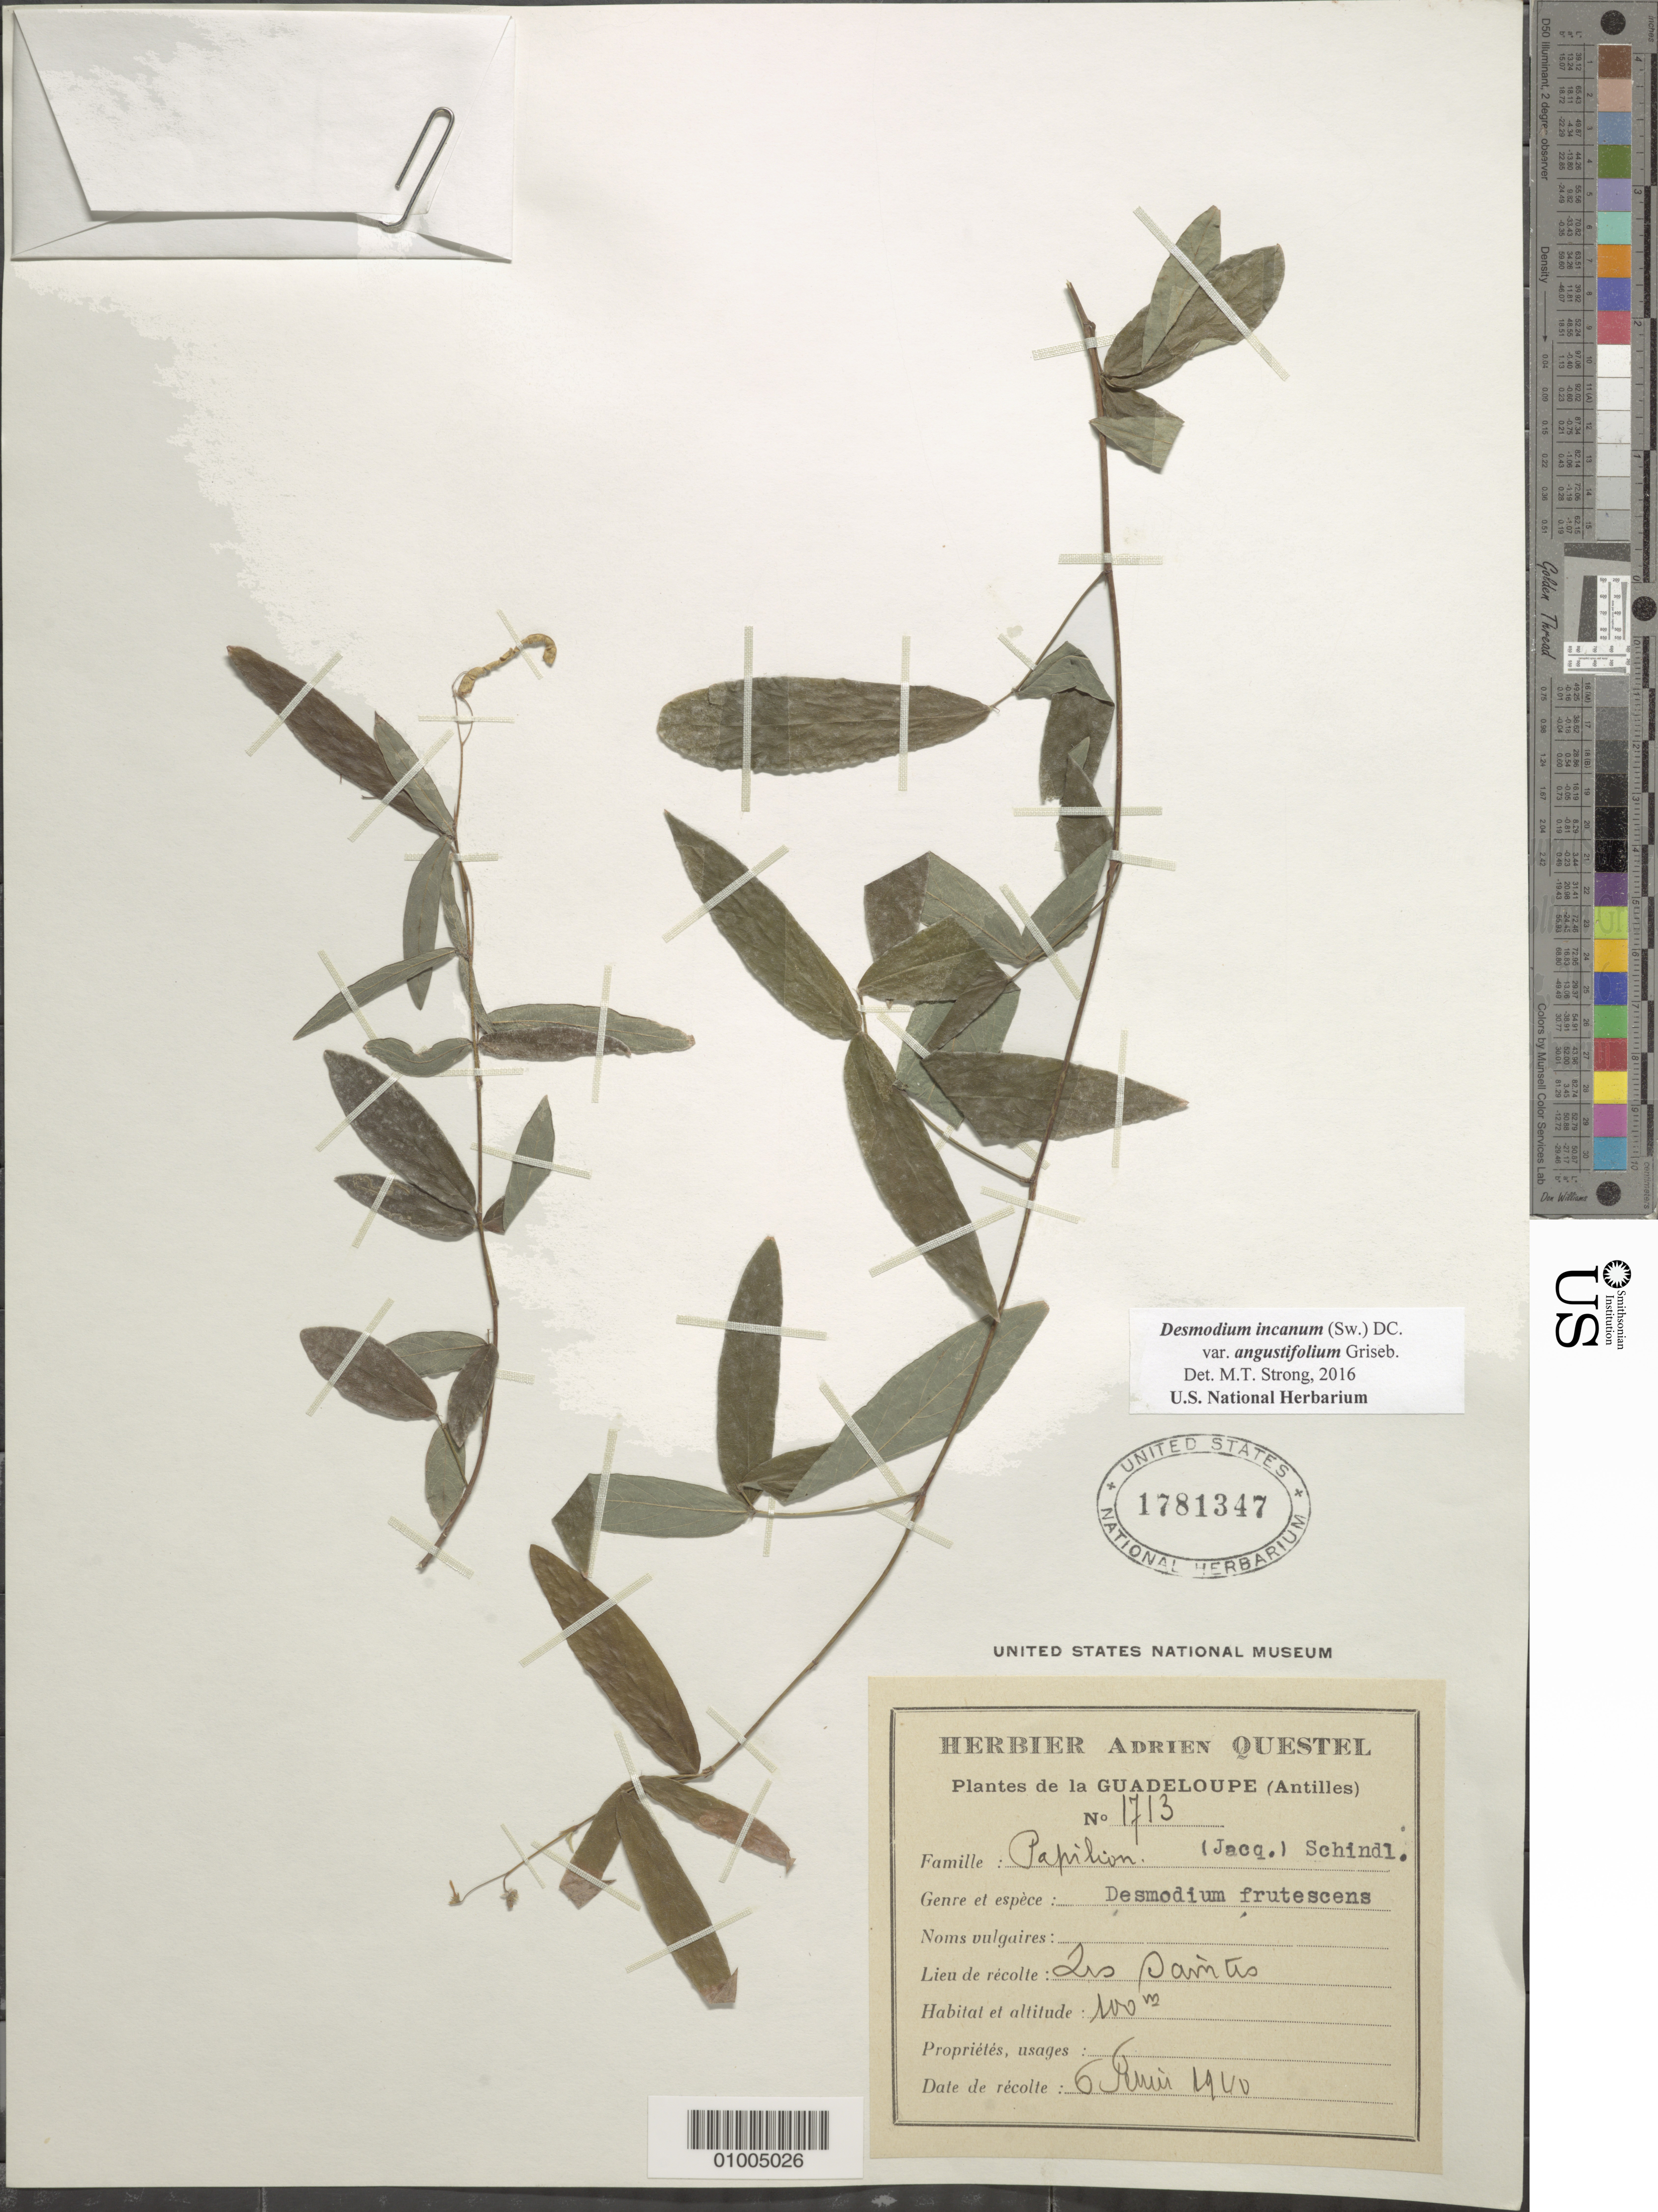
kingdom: Plantae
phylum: Tracheophyta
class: Magnoliopsida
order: Fabales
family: Fabaceae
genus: Desmodium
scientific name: Desmodium incanum var. angustifolium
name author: (Kunth) Griseb.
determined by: Strong, Mark T., (BOT), Smithsonian Institution - National Museum of Natural History (UNITED STATES)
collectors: A. Questel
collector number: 1713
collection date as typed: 06 Jun 1940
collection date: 1940-06-06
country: Guadeloupe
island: Basse Terre [Guadeloupe]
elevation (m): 100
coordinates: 0 N, 0 E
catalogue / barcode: US 1781347